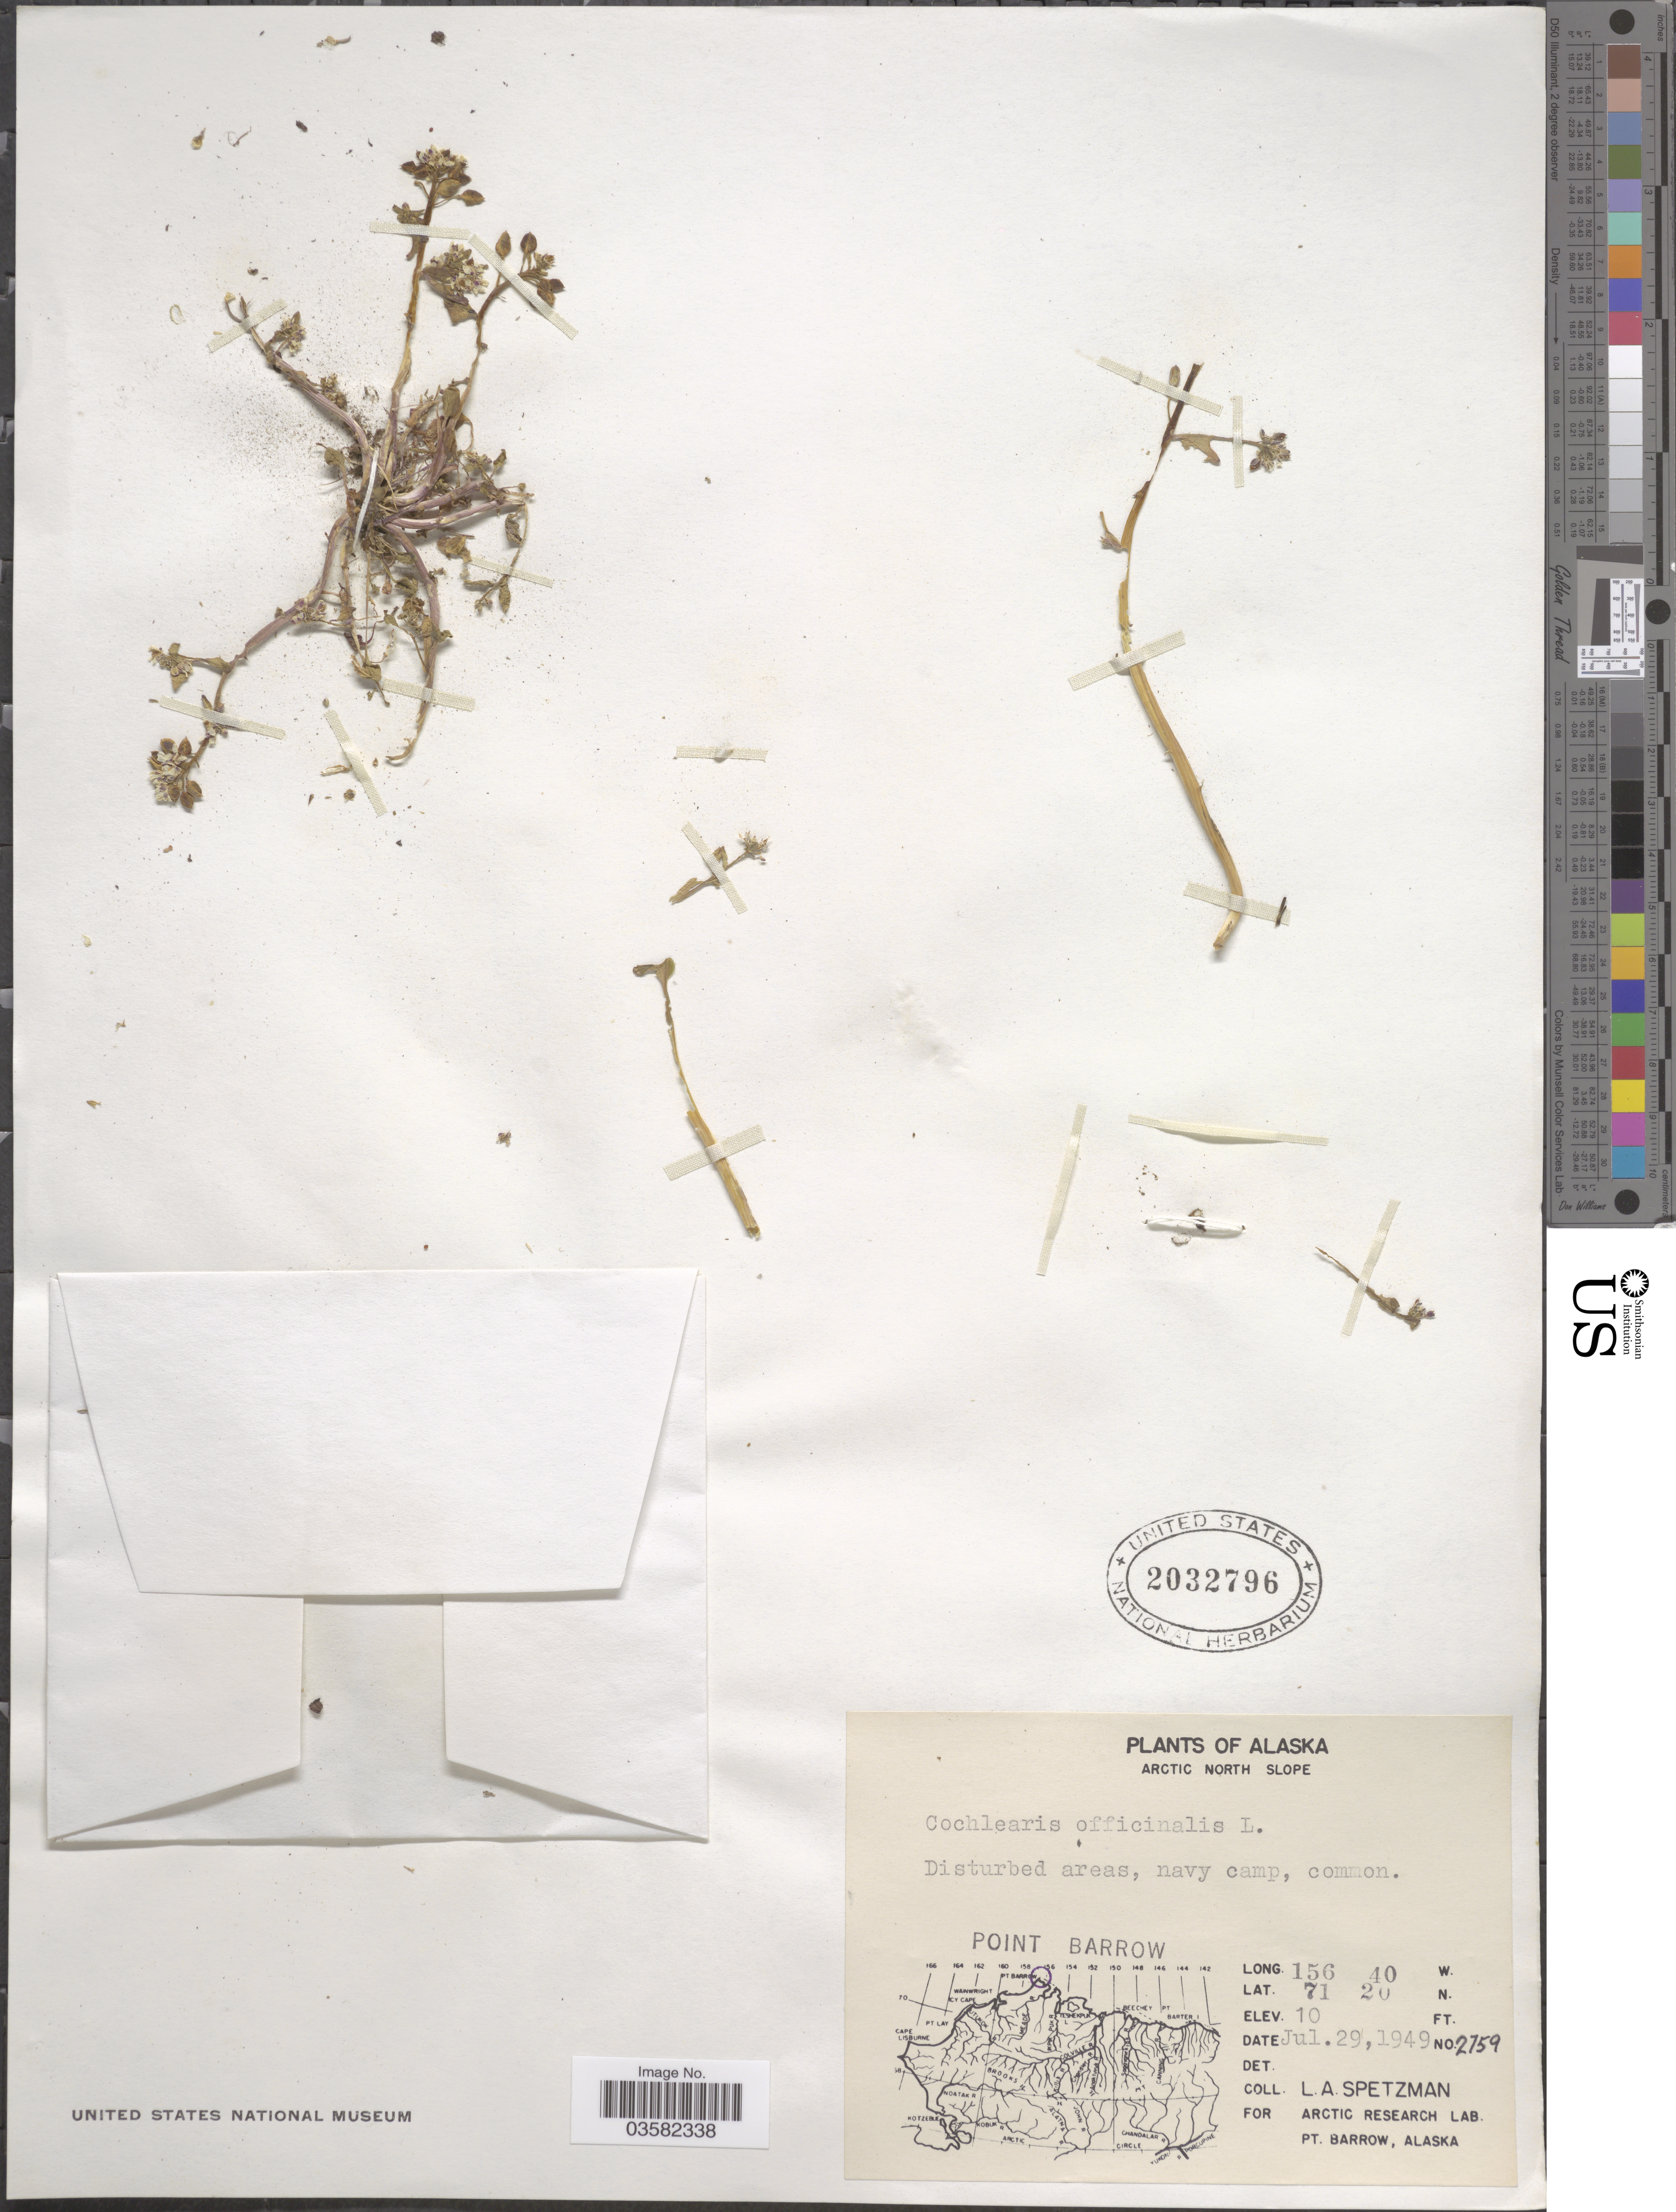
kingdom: Plantae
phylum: Tracheophyta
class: Magnoliopsida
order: Brassicales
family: Brassicaceae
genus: Cochlearia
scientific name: Cochlearia officinalis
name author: L.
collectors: L. Spetzman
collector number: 2759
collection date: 1949-07-29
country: United States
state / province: Alaska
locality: Arctic North Slope. Point Barrow.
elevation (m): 3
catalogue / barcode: US 2032796